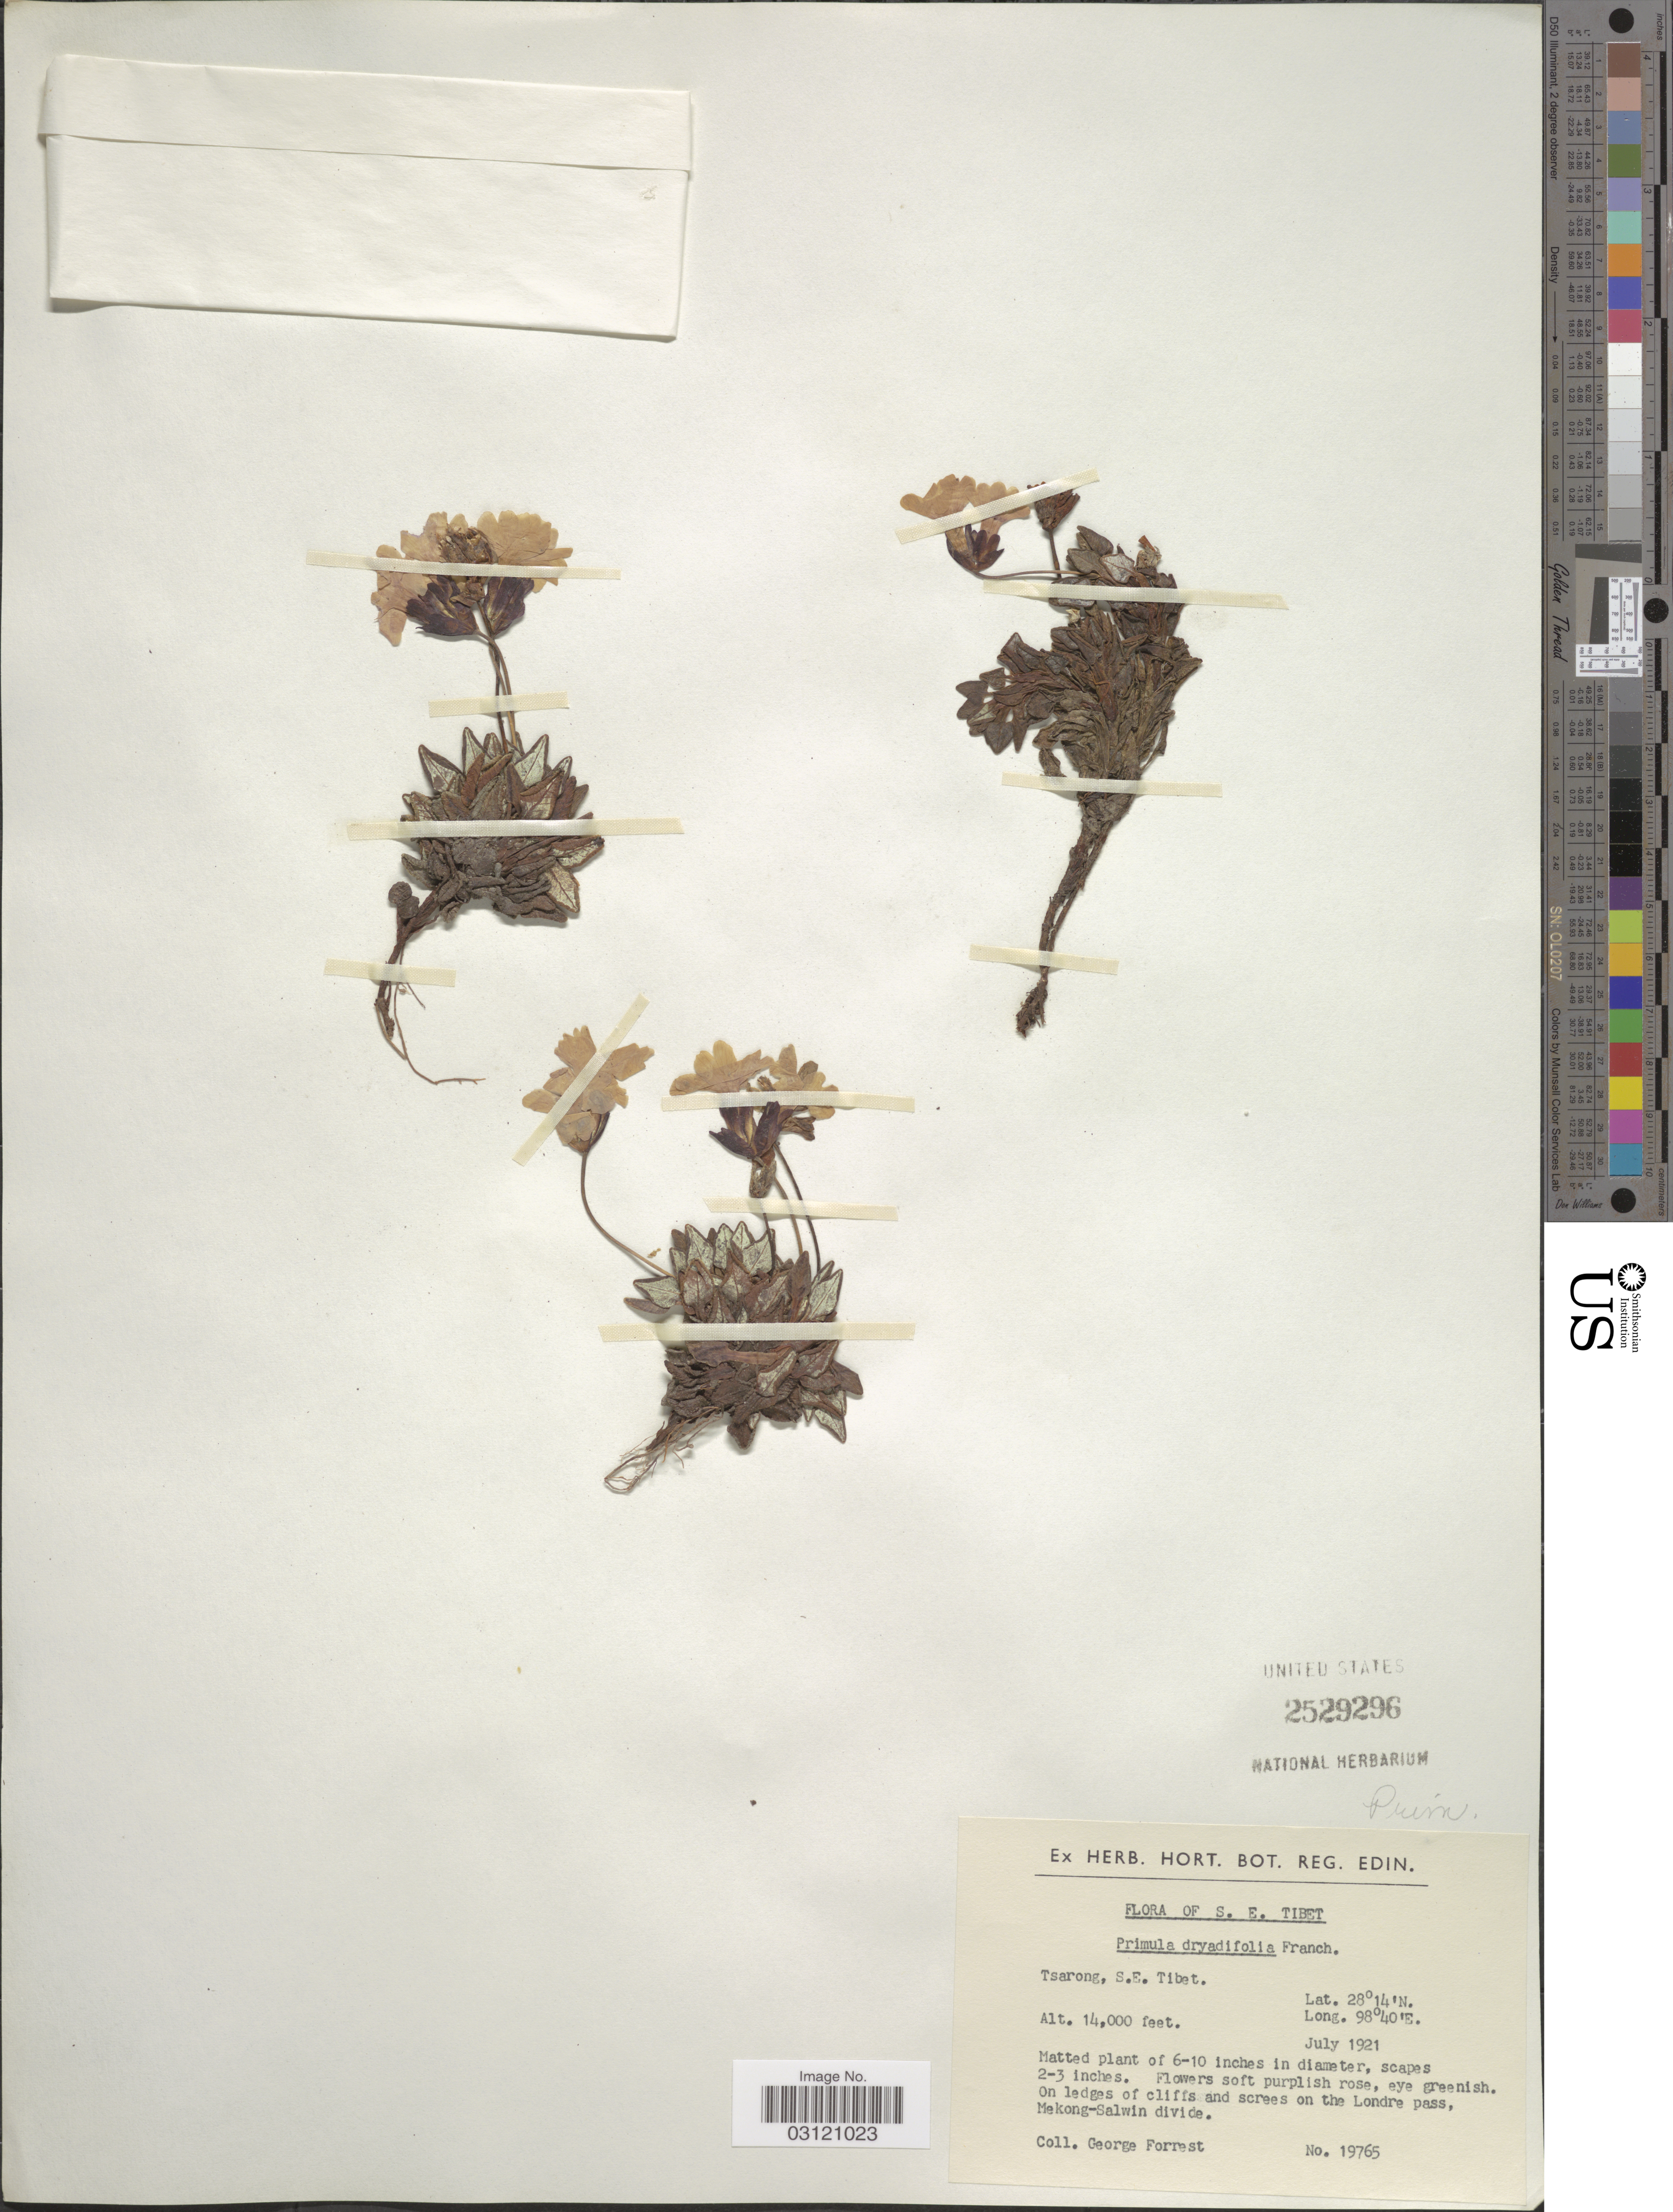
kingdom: Plantae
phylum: Tracheophyta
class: Magnoliopsida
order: Ericales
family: Primulaceae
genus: Primula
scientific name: Primula dryadifolia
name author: Franch.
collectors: G. Forrest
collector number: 19765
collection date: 1921-07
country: China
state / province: Xizang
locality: S. E. Tibet. Tsarong.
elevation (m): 4267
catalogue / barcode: US 2529296